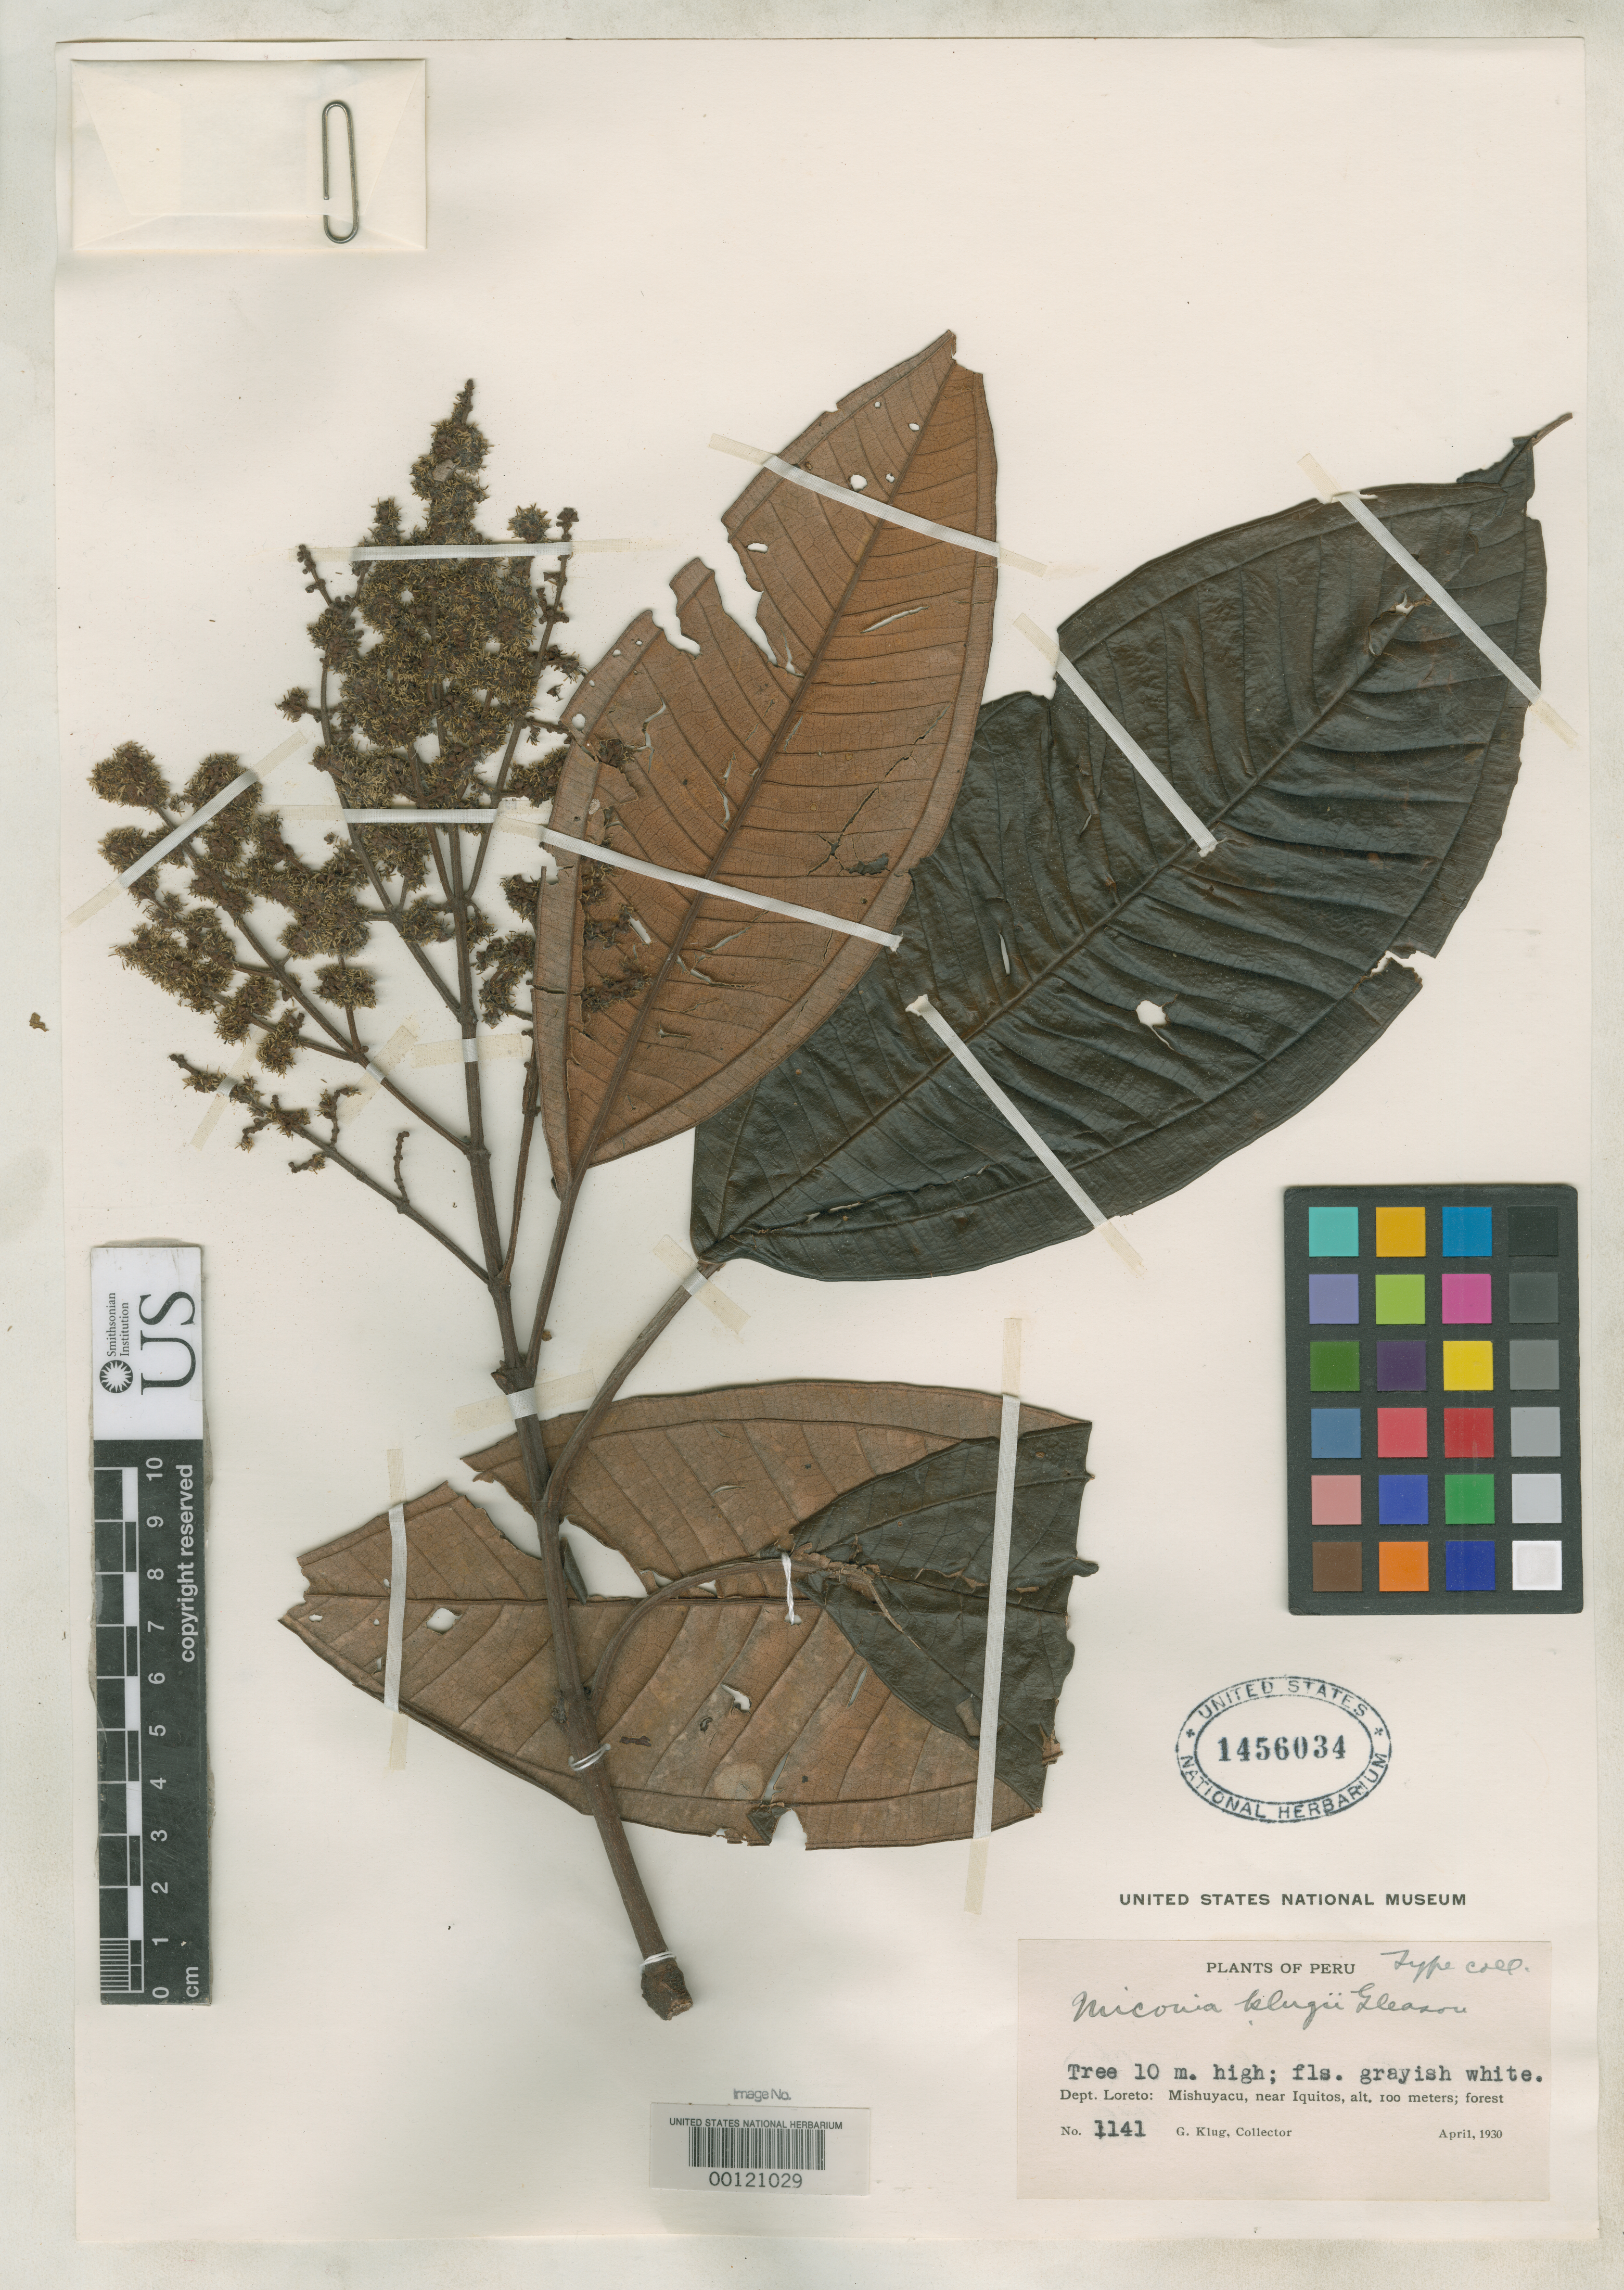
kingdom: Plantae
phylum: Tracheophyta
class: Magnoliopsida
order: Myrtales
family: Melastomataceae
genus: Miconia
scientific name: Miconia klugii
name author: Gleason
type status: Isotype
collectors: G. Klug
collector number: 1141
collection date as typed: Apr 1930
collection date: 1930-04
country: Peru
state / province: Loreto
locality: Mishuyacu, near Iquitos.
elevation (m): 100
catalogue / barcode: US 1456034